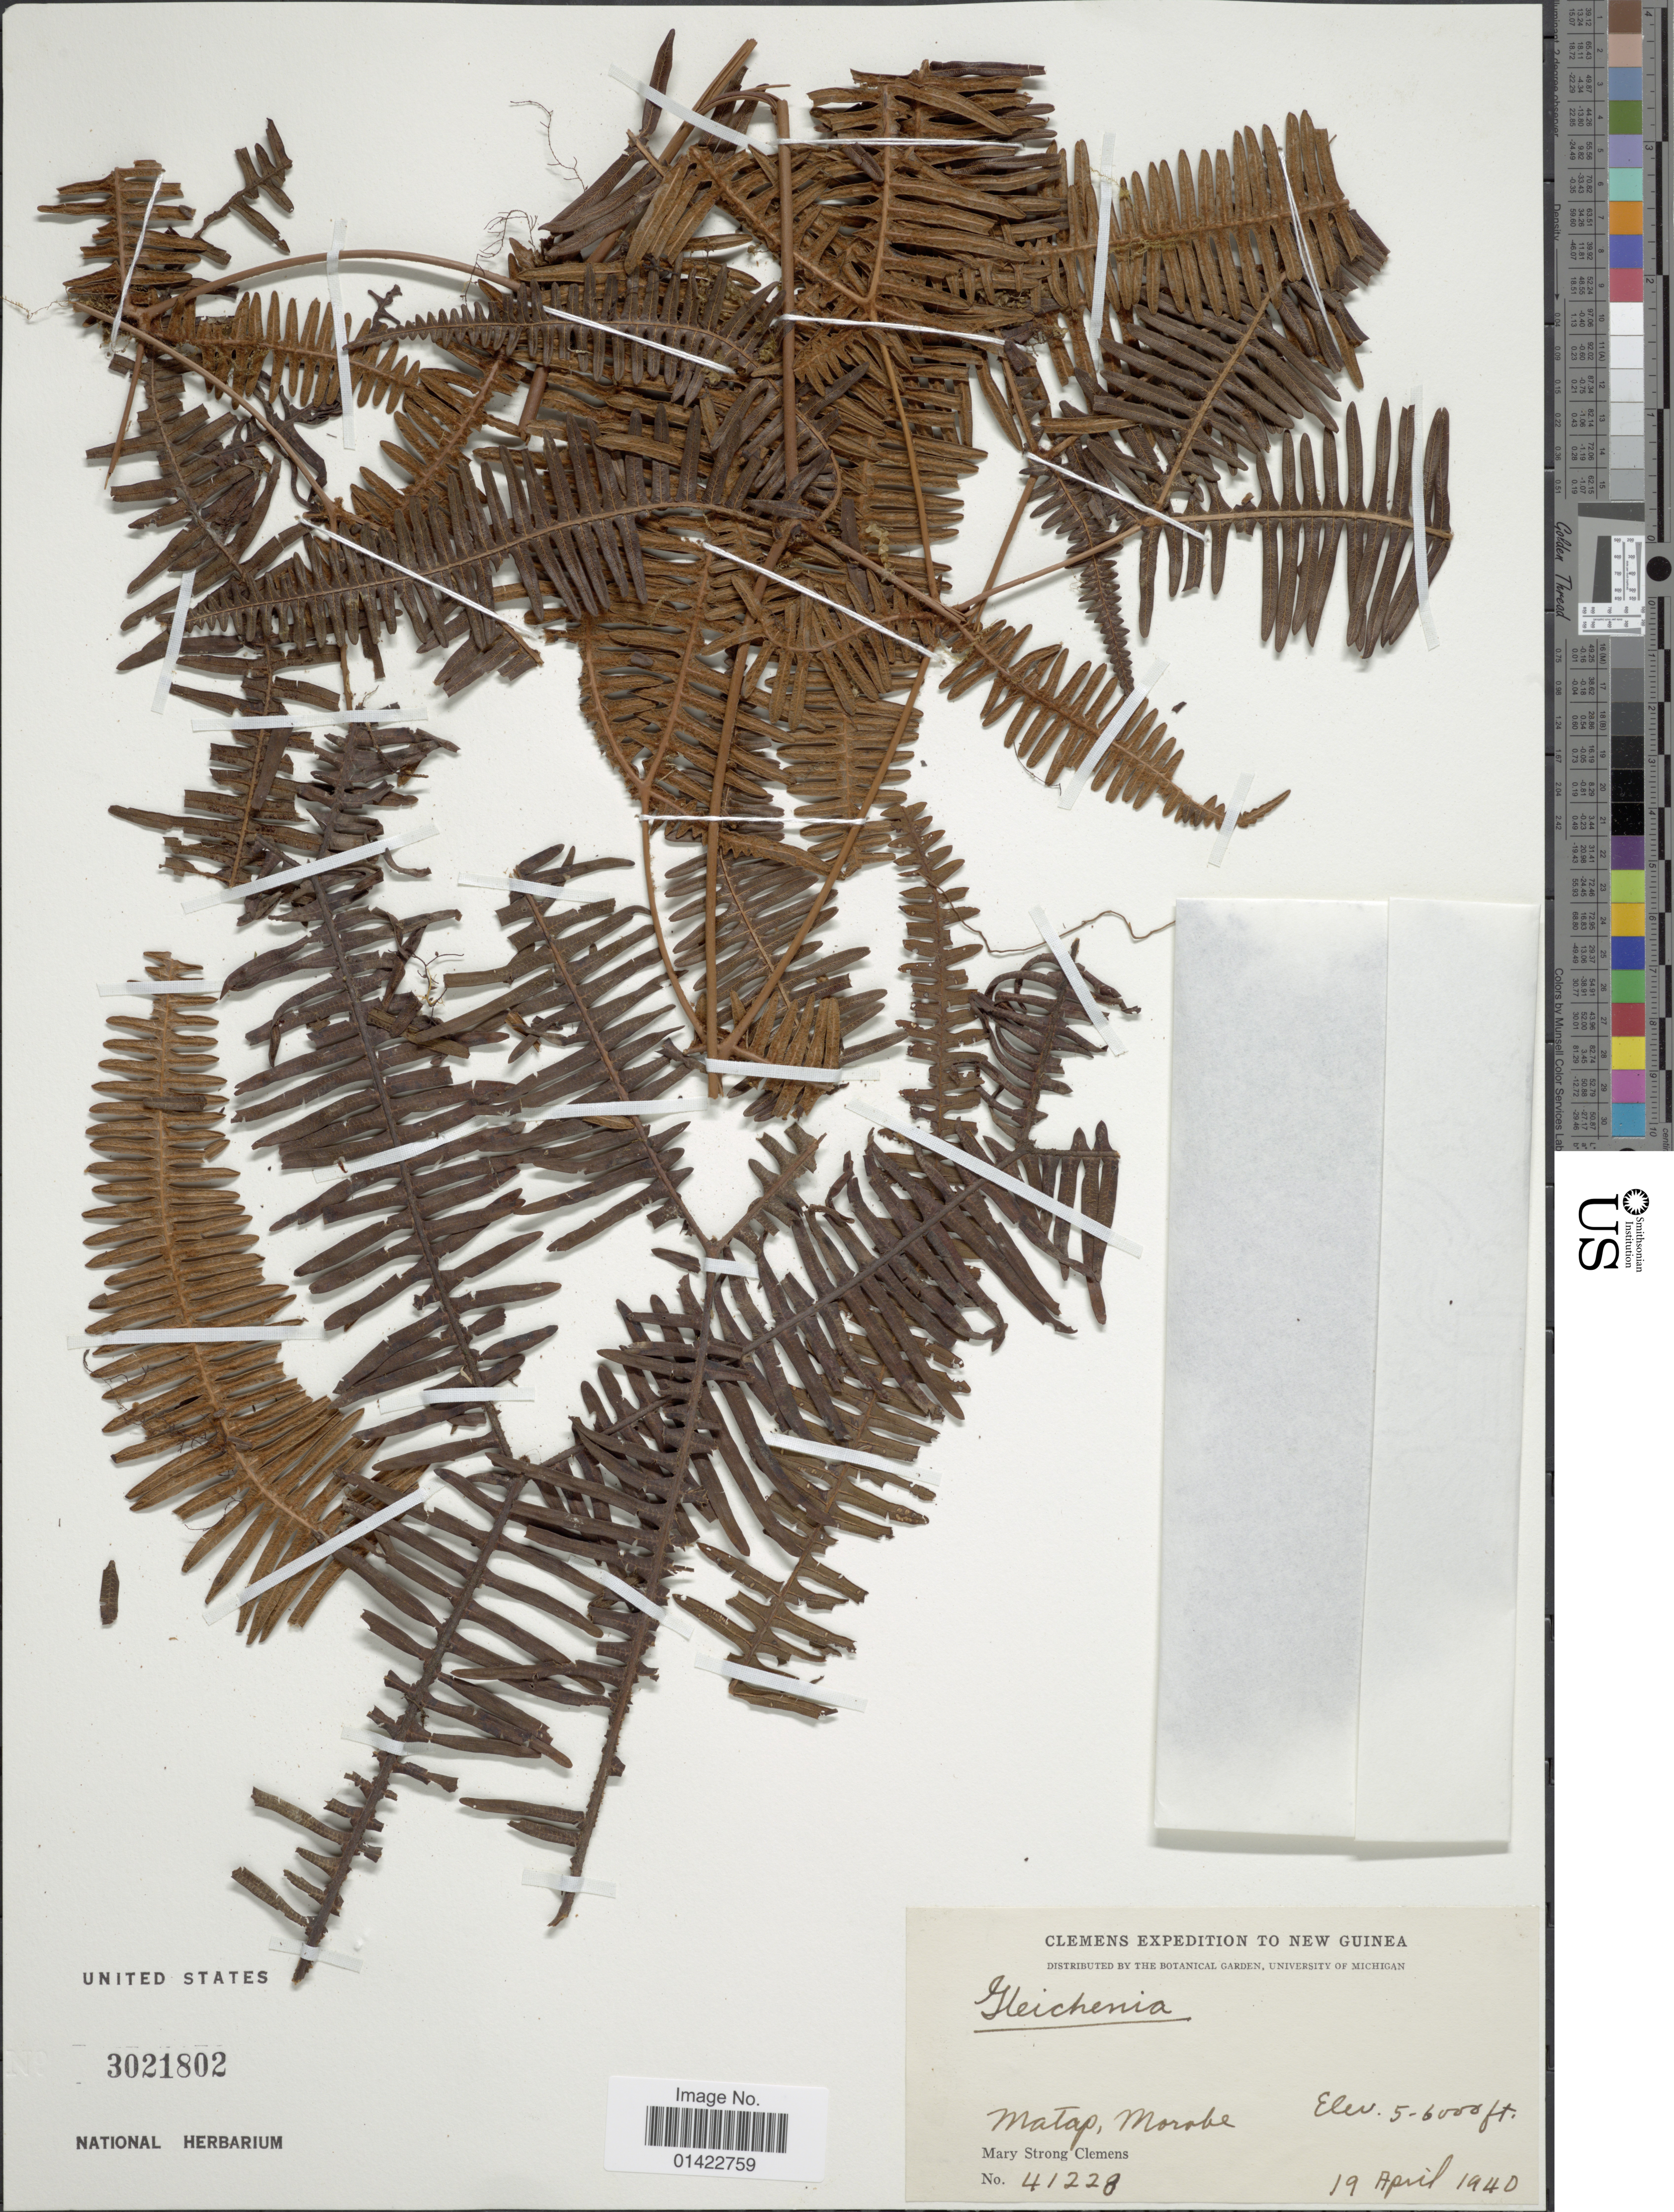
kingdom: Plantae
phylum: Tracheophyta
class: Polypodiopsida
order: Gleicheniales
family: Gleicheniaceae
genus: Sticherus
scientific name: Sticherus sp.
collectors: M. S. Clemens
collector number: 41228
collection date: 1940-04-19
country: Papua New Guinea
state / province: Morobe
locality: New Guinea. Matap.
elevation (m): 1524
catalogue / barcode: US 3021802